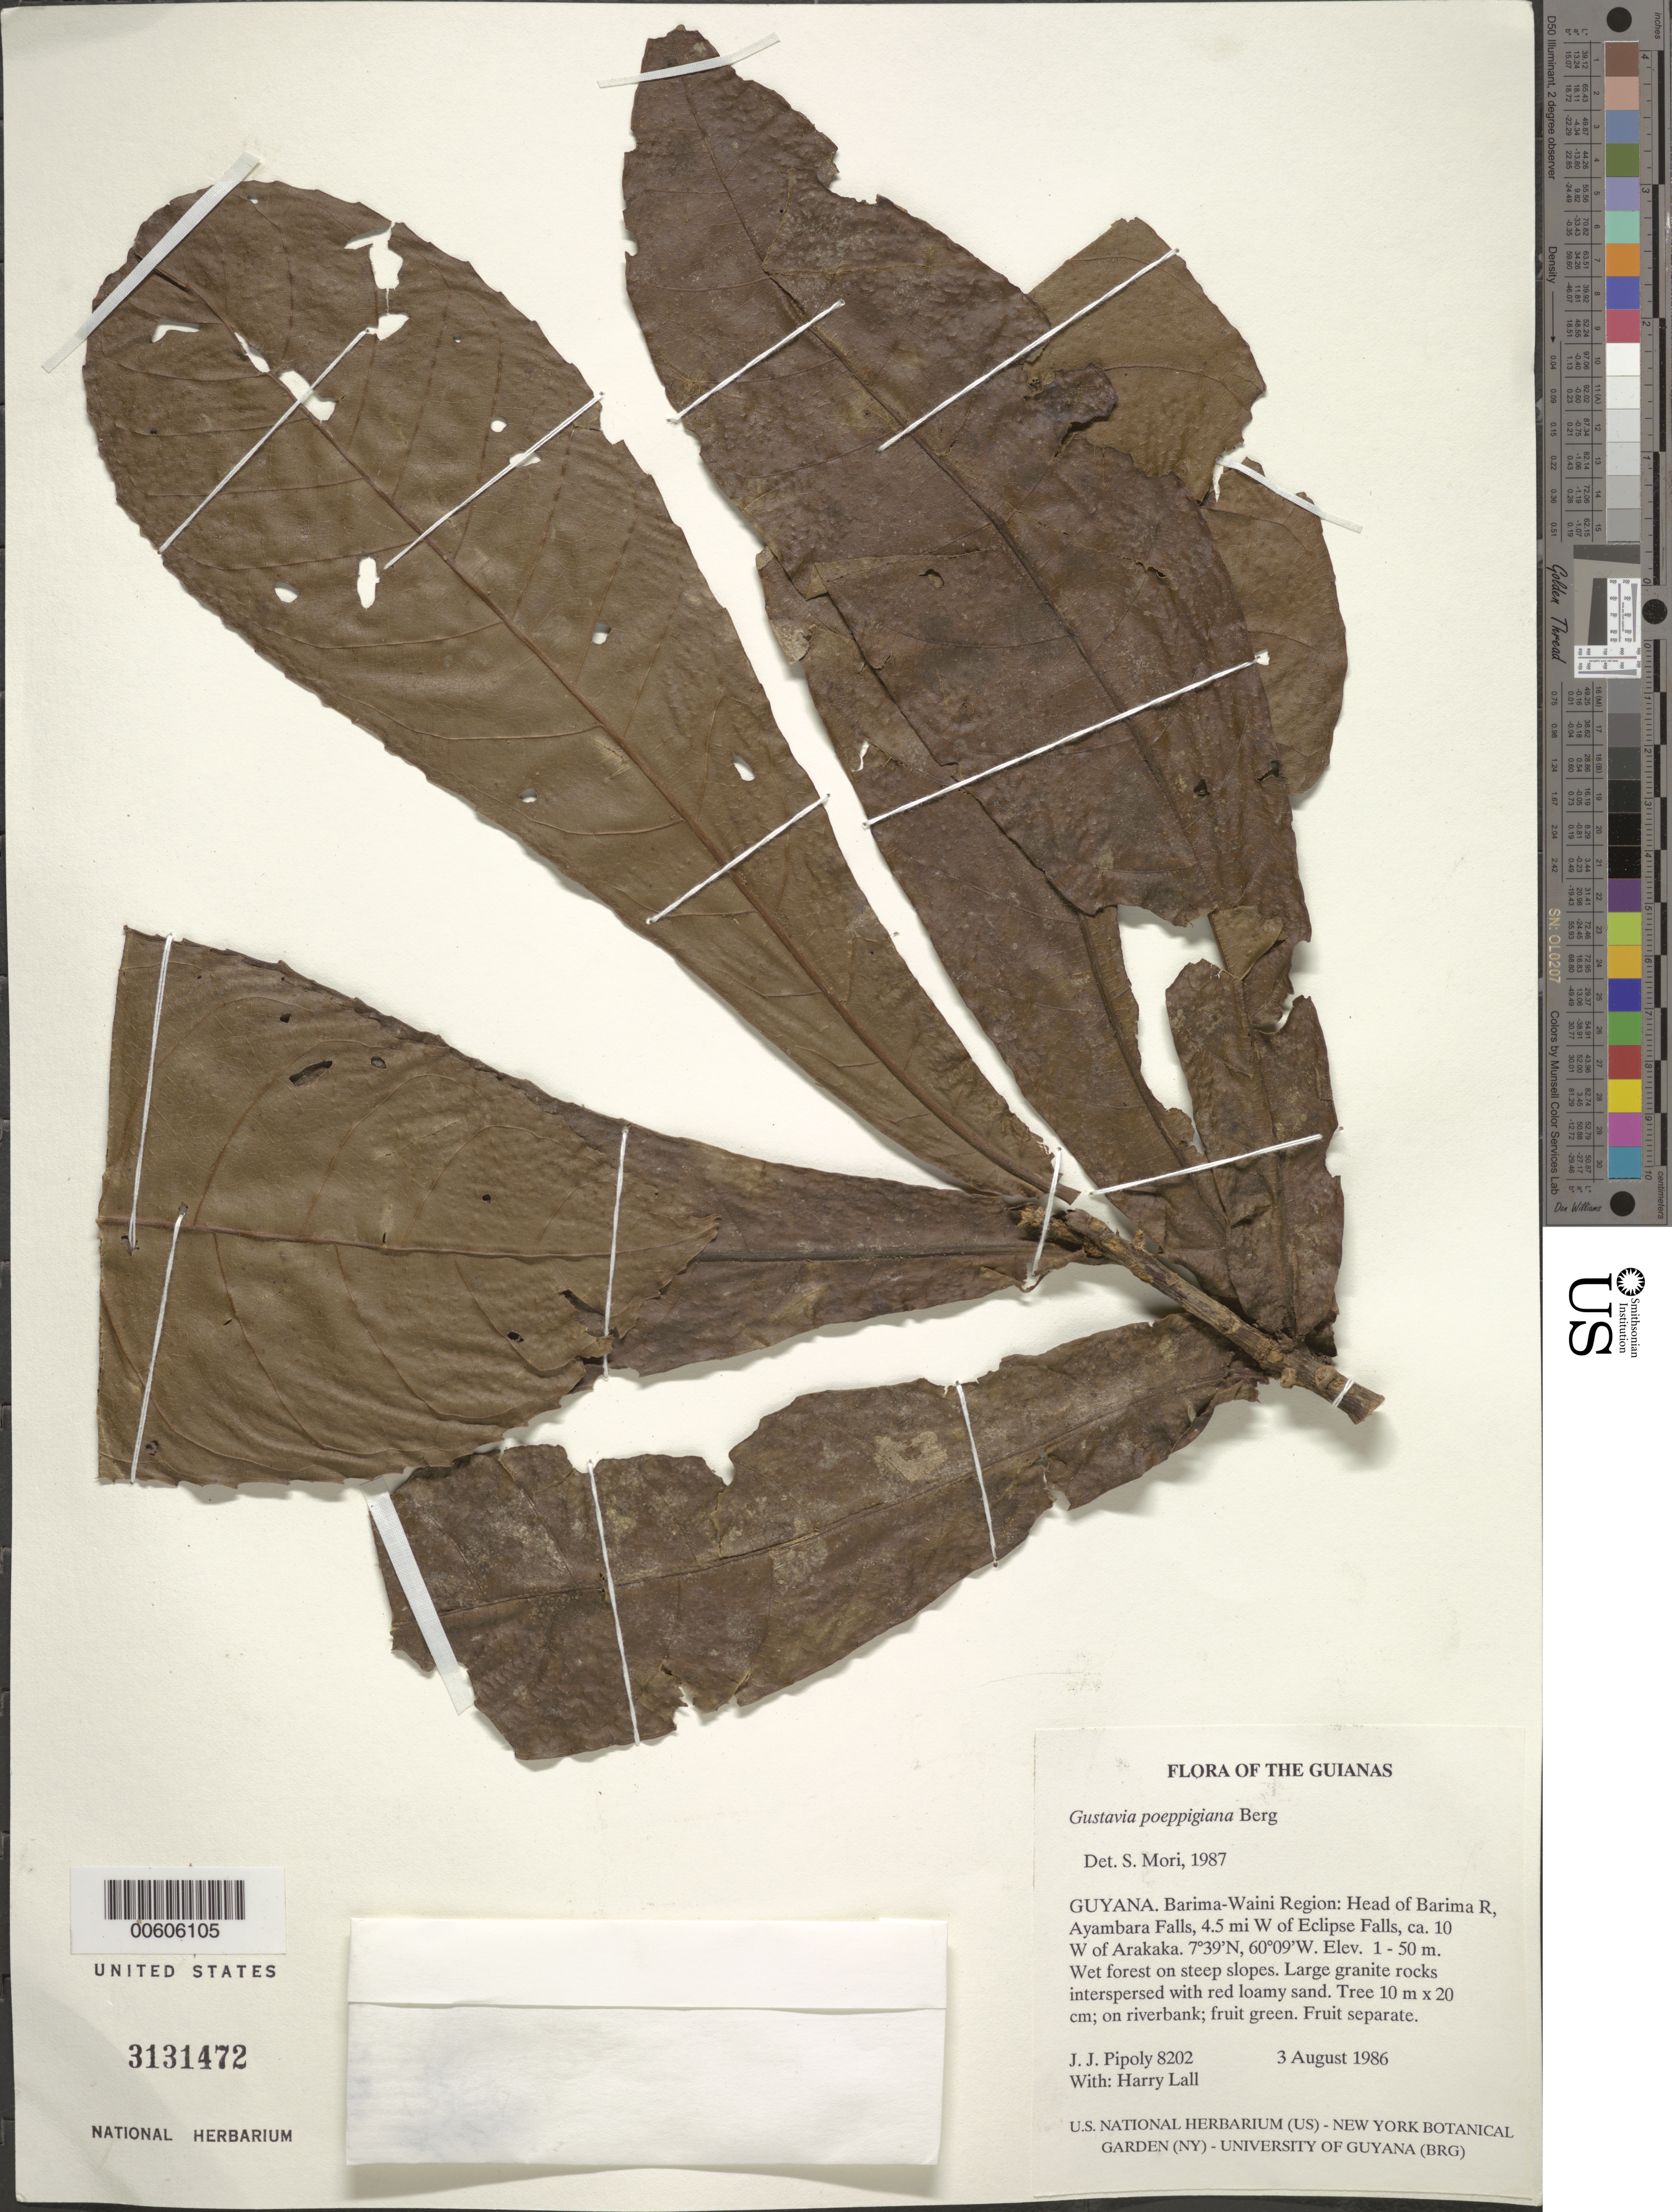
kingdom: Plantae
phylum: Tracheophyta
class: Magnoliopsida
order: Ericales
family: Lecythidaceae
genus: Gustavia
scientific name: Gustavia poeppigiana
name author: O. Berg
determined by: Mori, Scott A.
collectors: J. J. Pipoly & H. Lall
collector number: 8202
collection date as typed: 3 August 1986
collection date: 1986-08-03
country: Guyana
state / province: Barima-Waini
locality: Head of Barima R, Ayambara Falls, 4.5 mi W of Eclipse Falls, ca. 10 W of Arakaka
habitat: Wet forest on large granite rocks, interspersed with red loamy sand, on steep slopes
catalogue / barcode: US 3131472